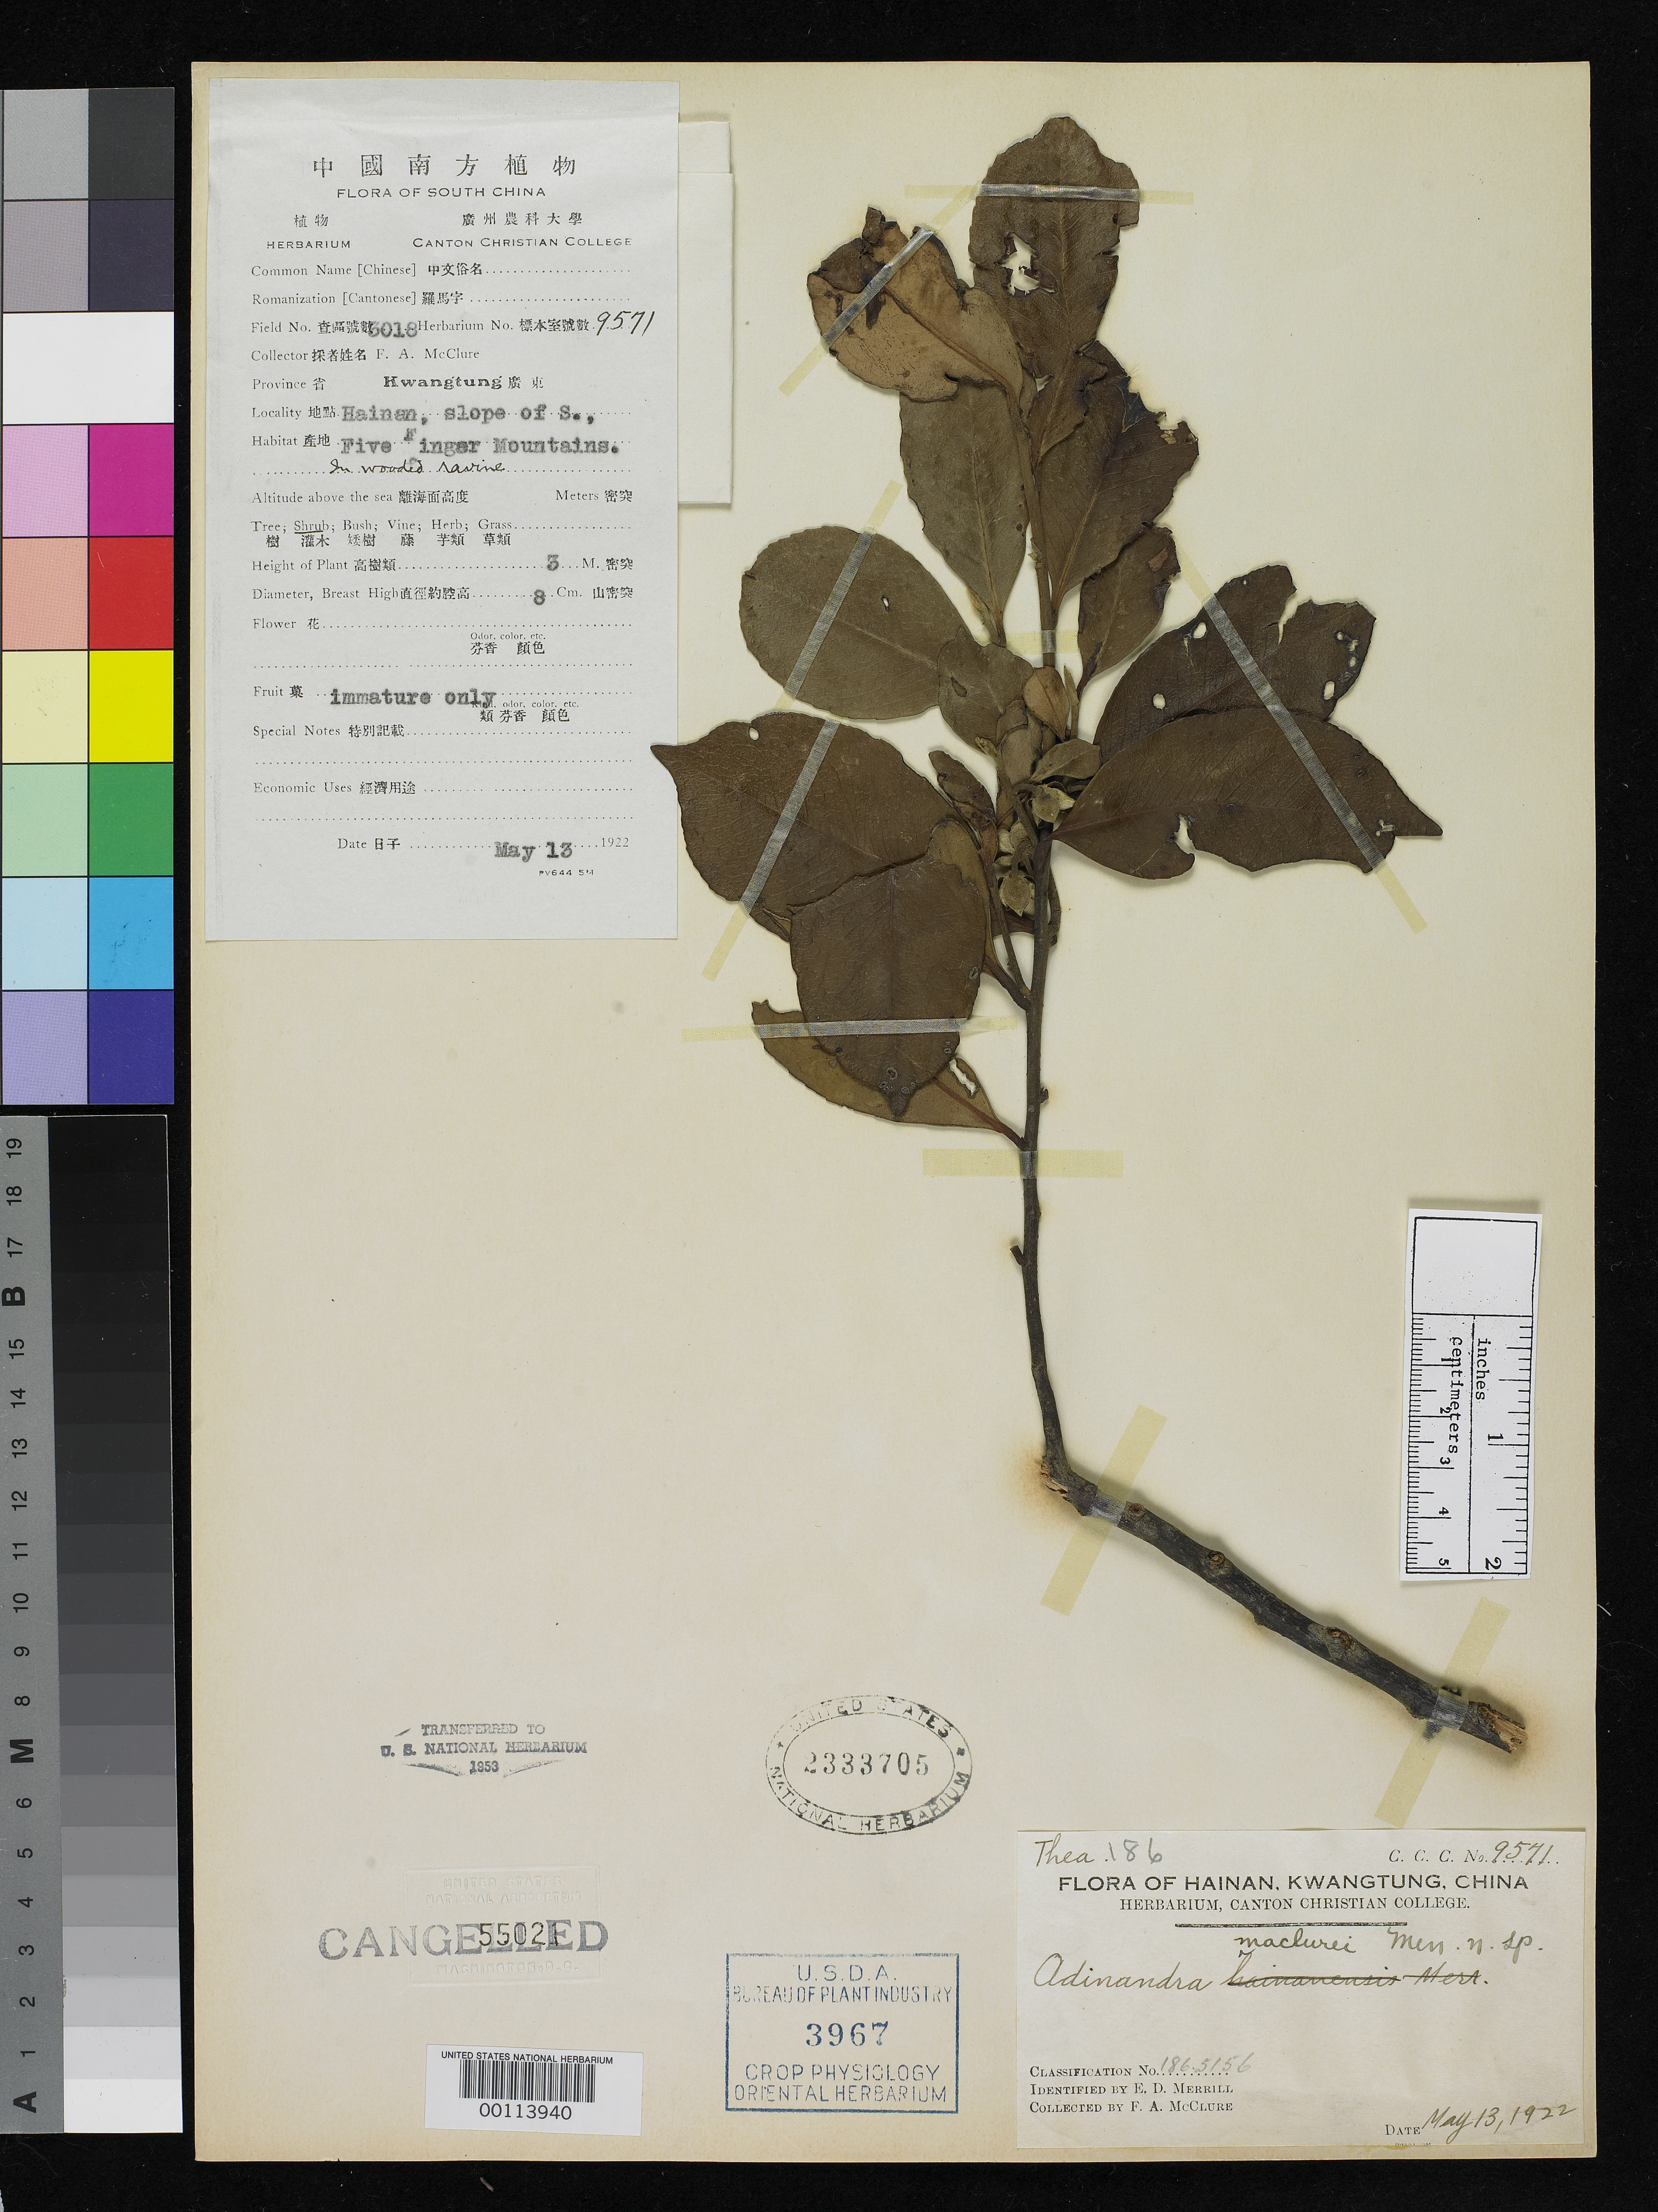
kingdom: Plantae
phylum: Tracheophyta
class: Magnoliopsida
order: Ericales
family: Pentaphylacaceae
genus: Adinandra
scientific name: Adinandra hainanensis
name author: Merr.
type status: Isotype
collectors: F. A. McClure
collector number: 9571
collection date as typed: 13 May 1922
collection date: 1922-05-13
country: China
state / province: Hainan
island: Hainan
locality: Ng. Chi Leng.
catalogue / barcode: US 2333705